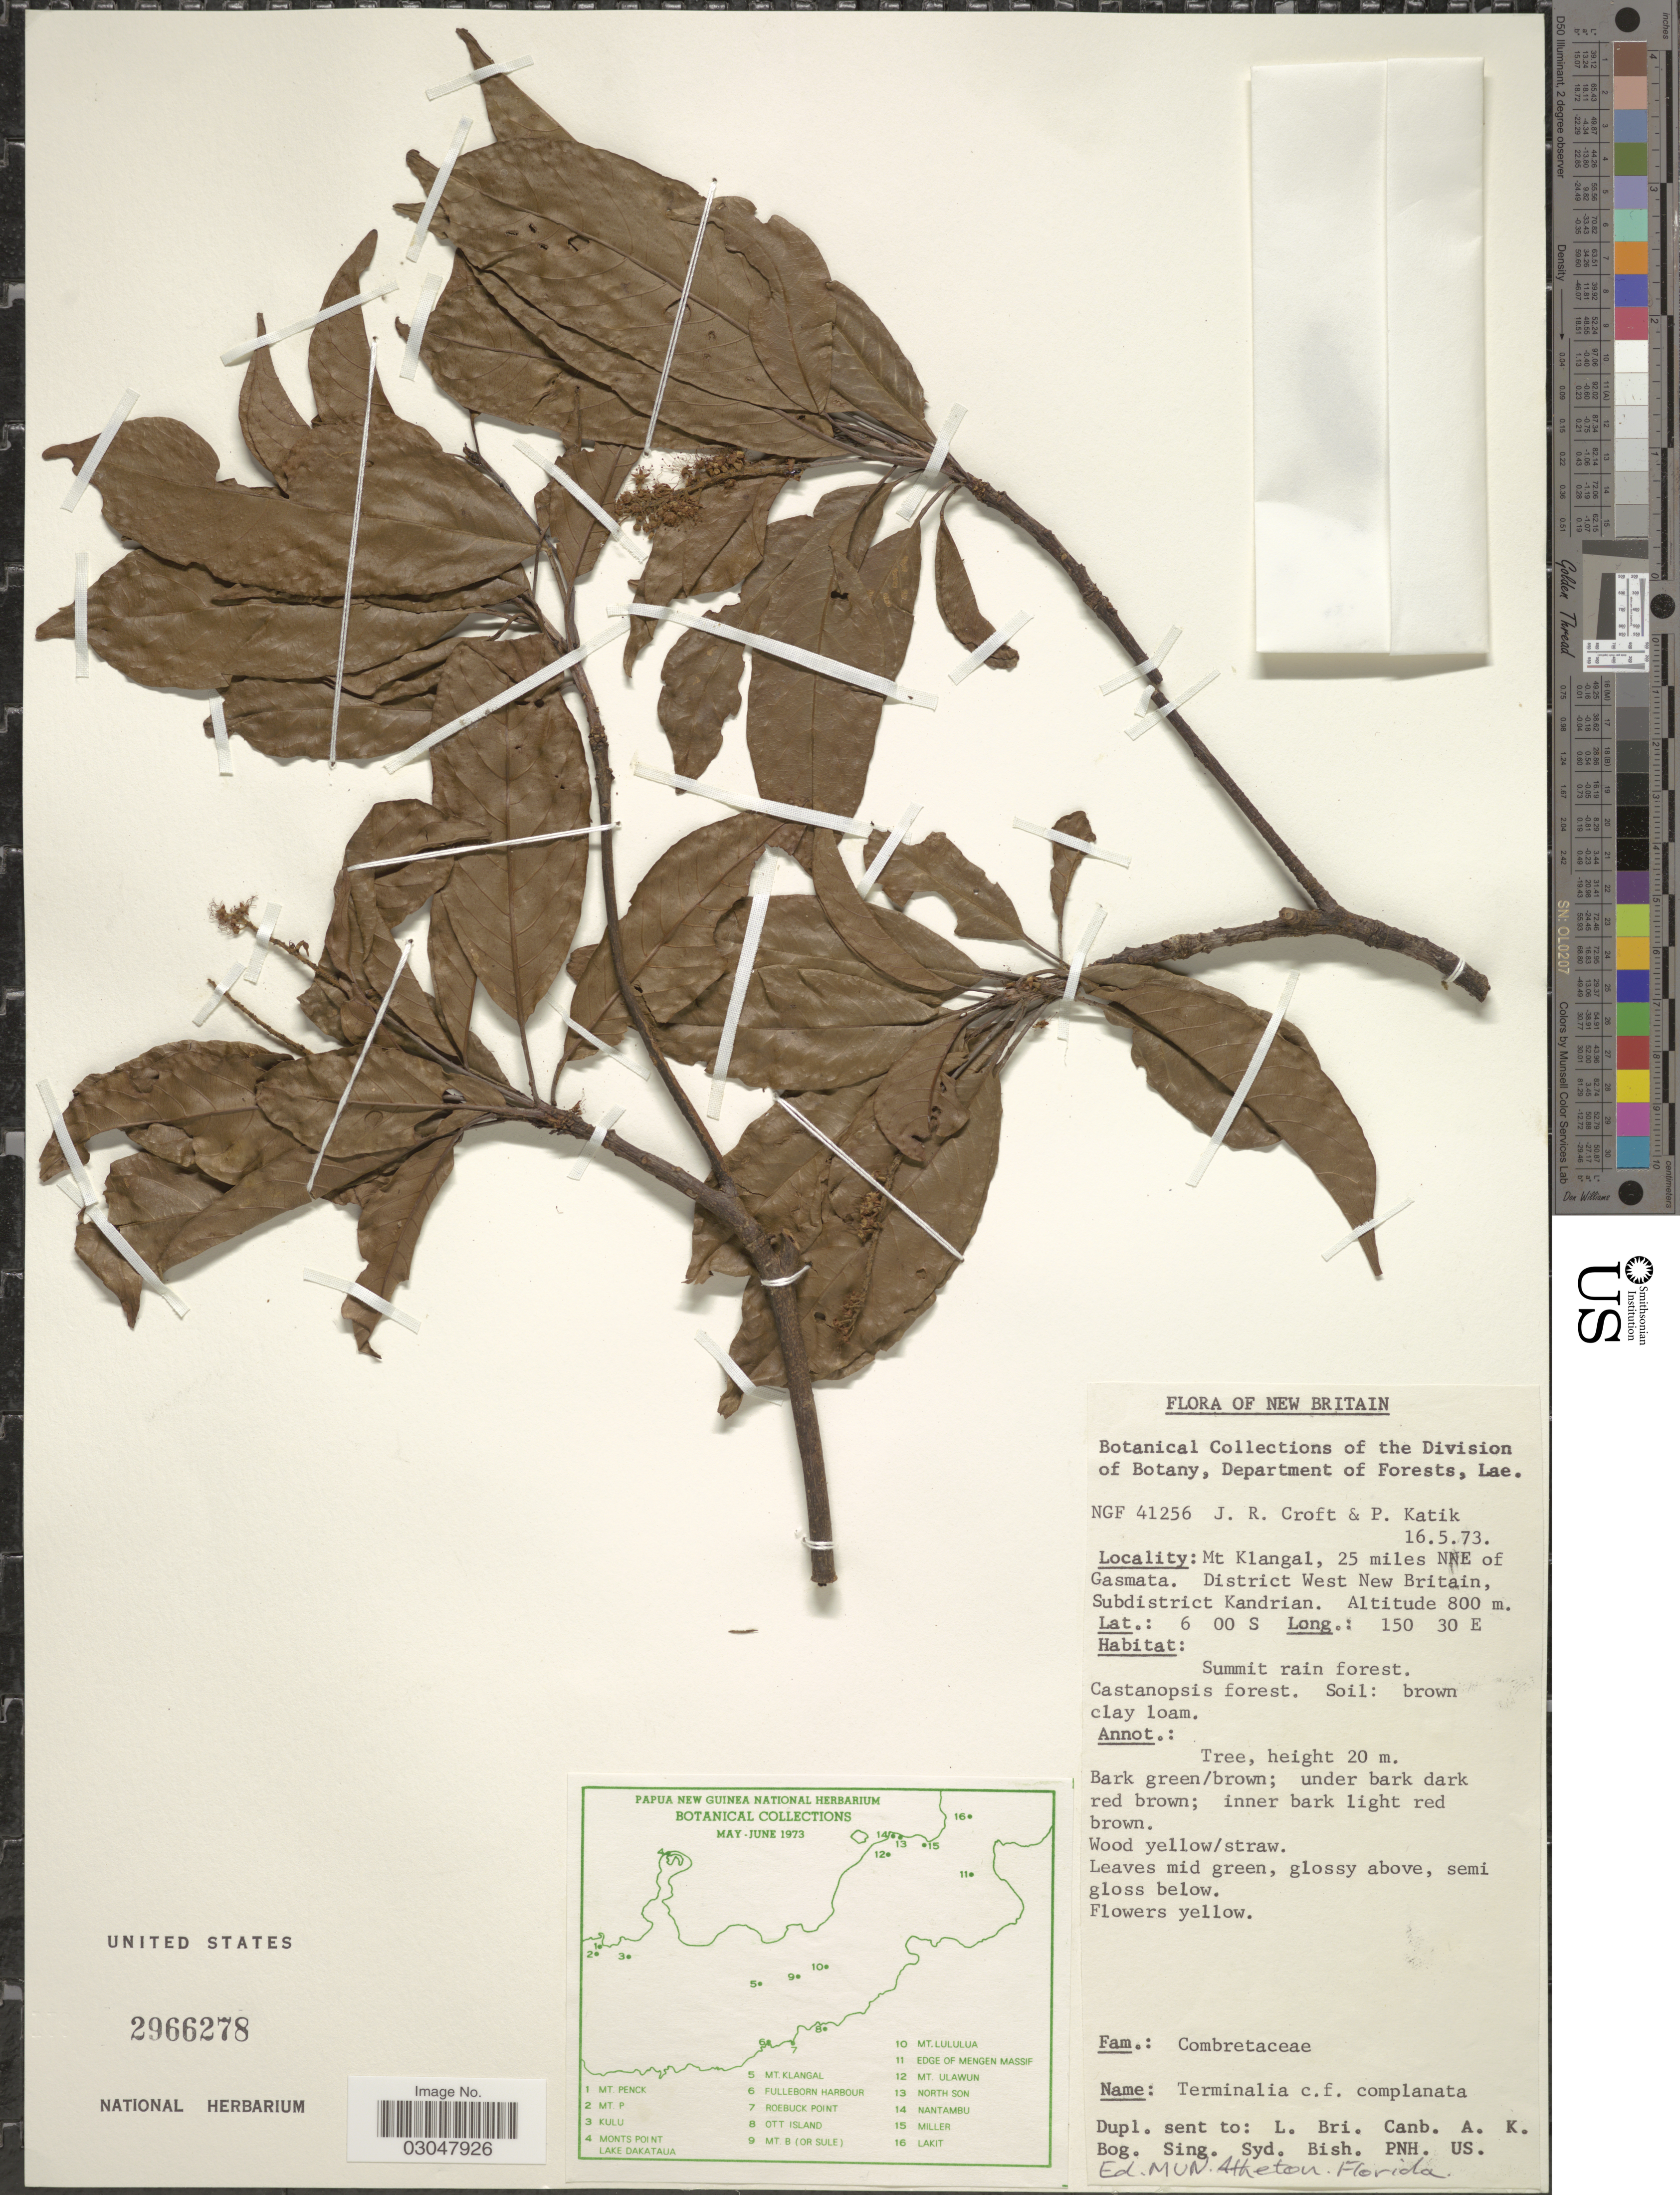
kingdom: Plantae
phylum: Tracheophyta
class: Magnoliopsida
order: Myrtales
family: Combretaceae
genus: Terminalia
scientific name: Terminalia complanata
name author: K. Schum.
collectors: J. R. Croft & P. Katik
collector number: NGF 41256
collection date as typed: Transcribed d/m/y: 16/5/73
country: Papua New Guinea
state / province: West New Britain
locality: New Britain. Mt Klangal, 25 miles NNE of Gasmata. District West New Britain. Subdistrict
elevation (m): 800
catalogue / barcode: US 2966278